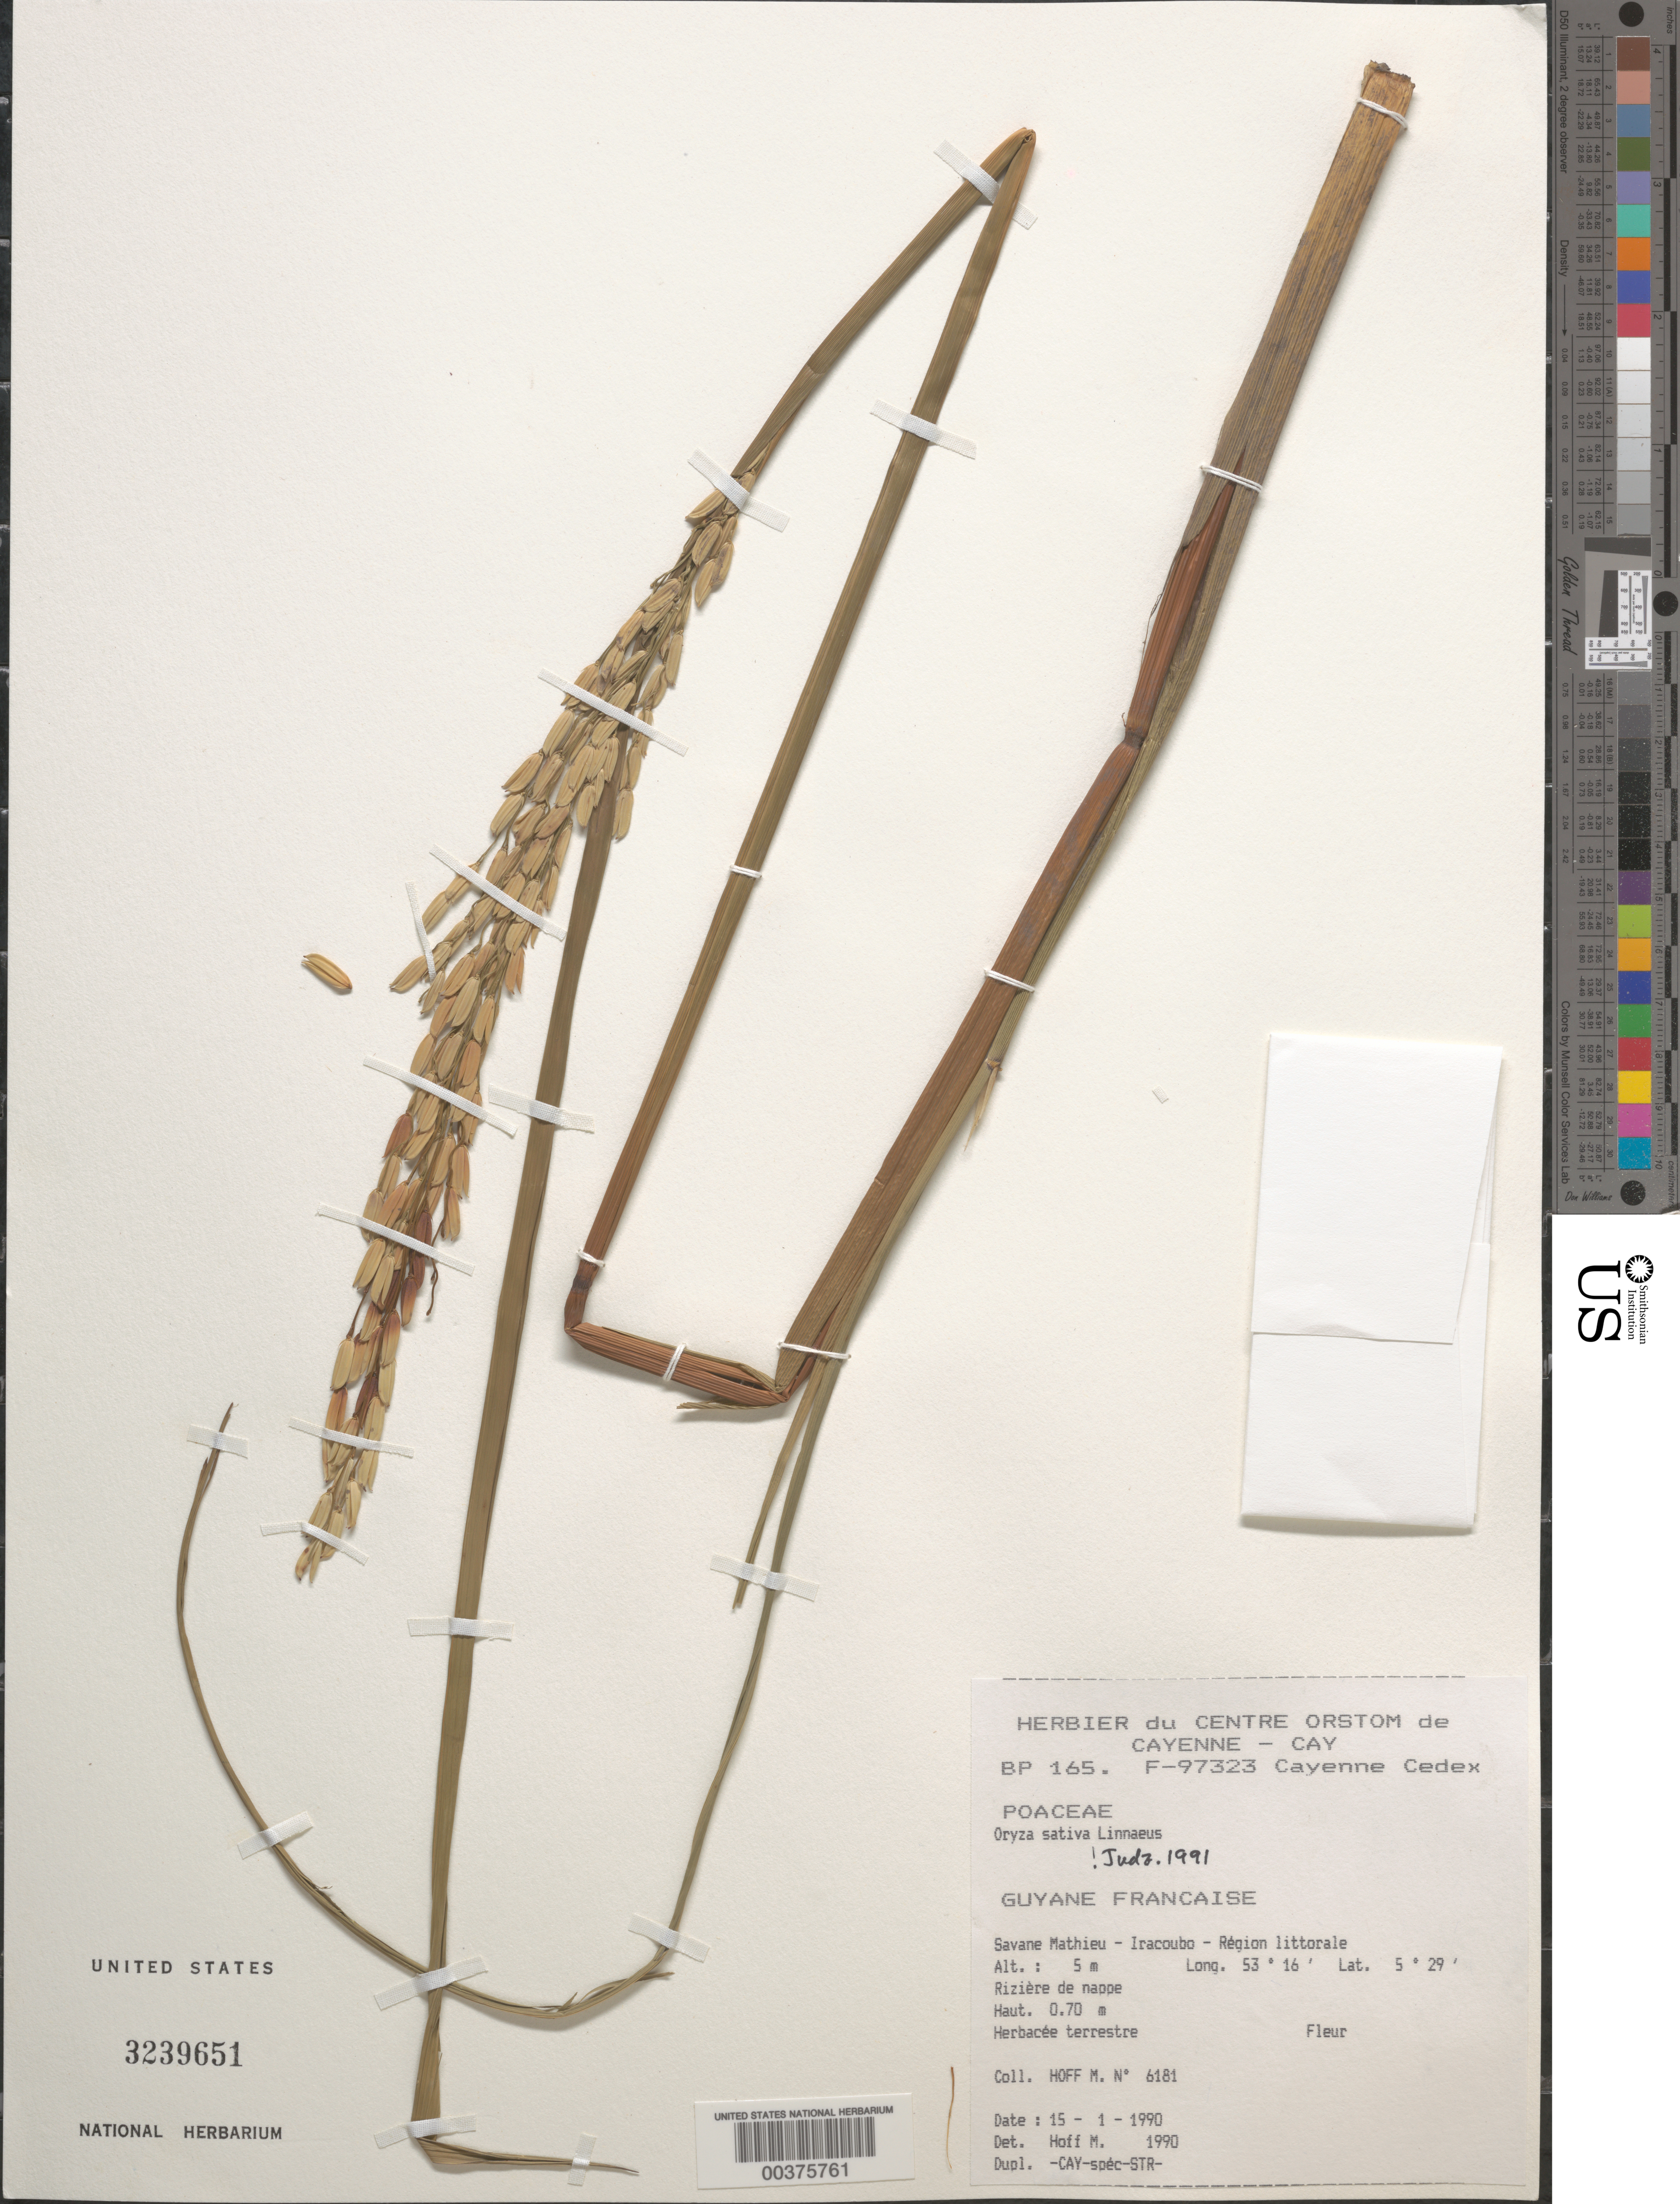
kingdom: Plantae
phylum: Tracheophyta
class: Liliopsida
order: Poales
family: Poaceae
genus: Oryza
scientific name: Oryza sativa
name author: L.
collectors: M. Hoff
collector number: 6181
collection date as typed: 15 Jan 1990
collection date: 1990-01-15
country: French Guiana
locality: Savane mathieu-iracoubo-region littorale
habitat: Riziere de nappe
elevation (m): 5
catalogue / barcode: US 3239651